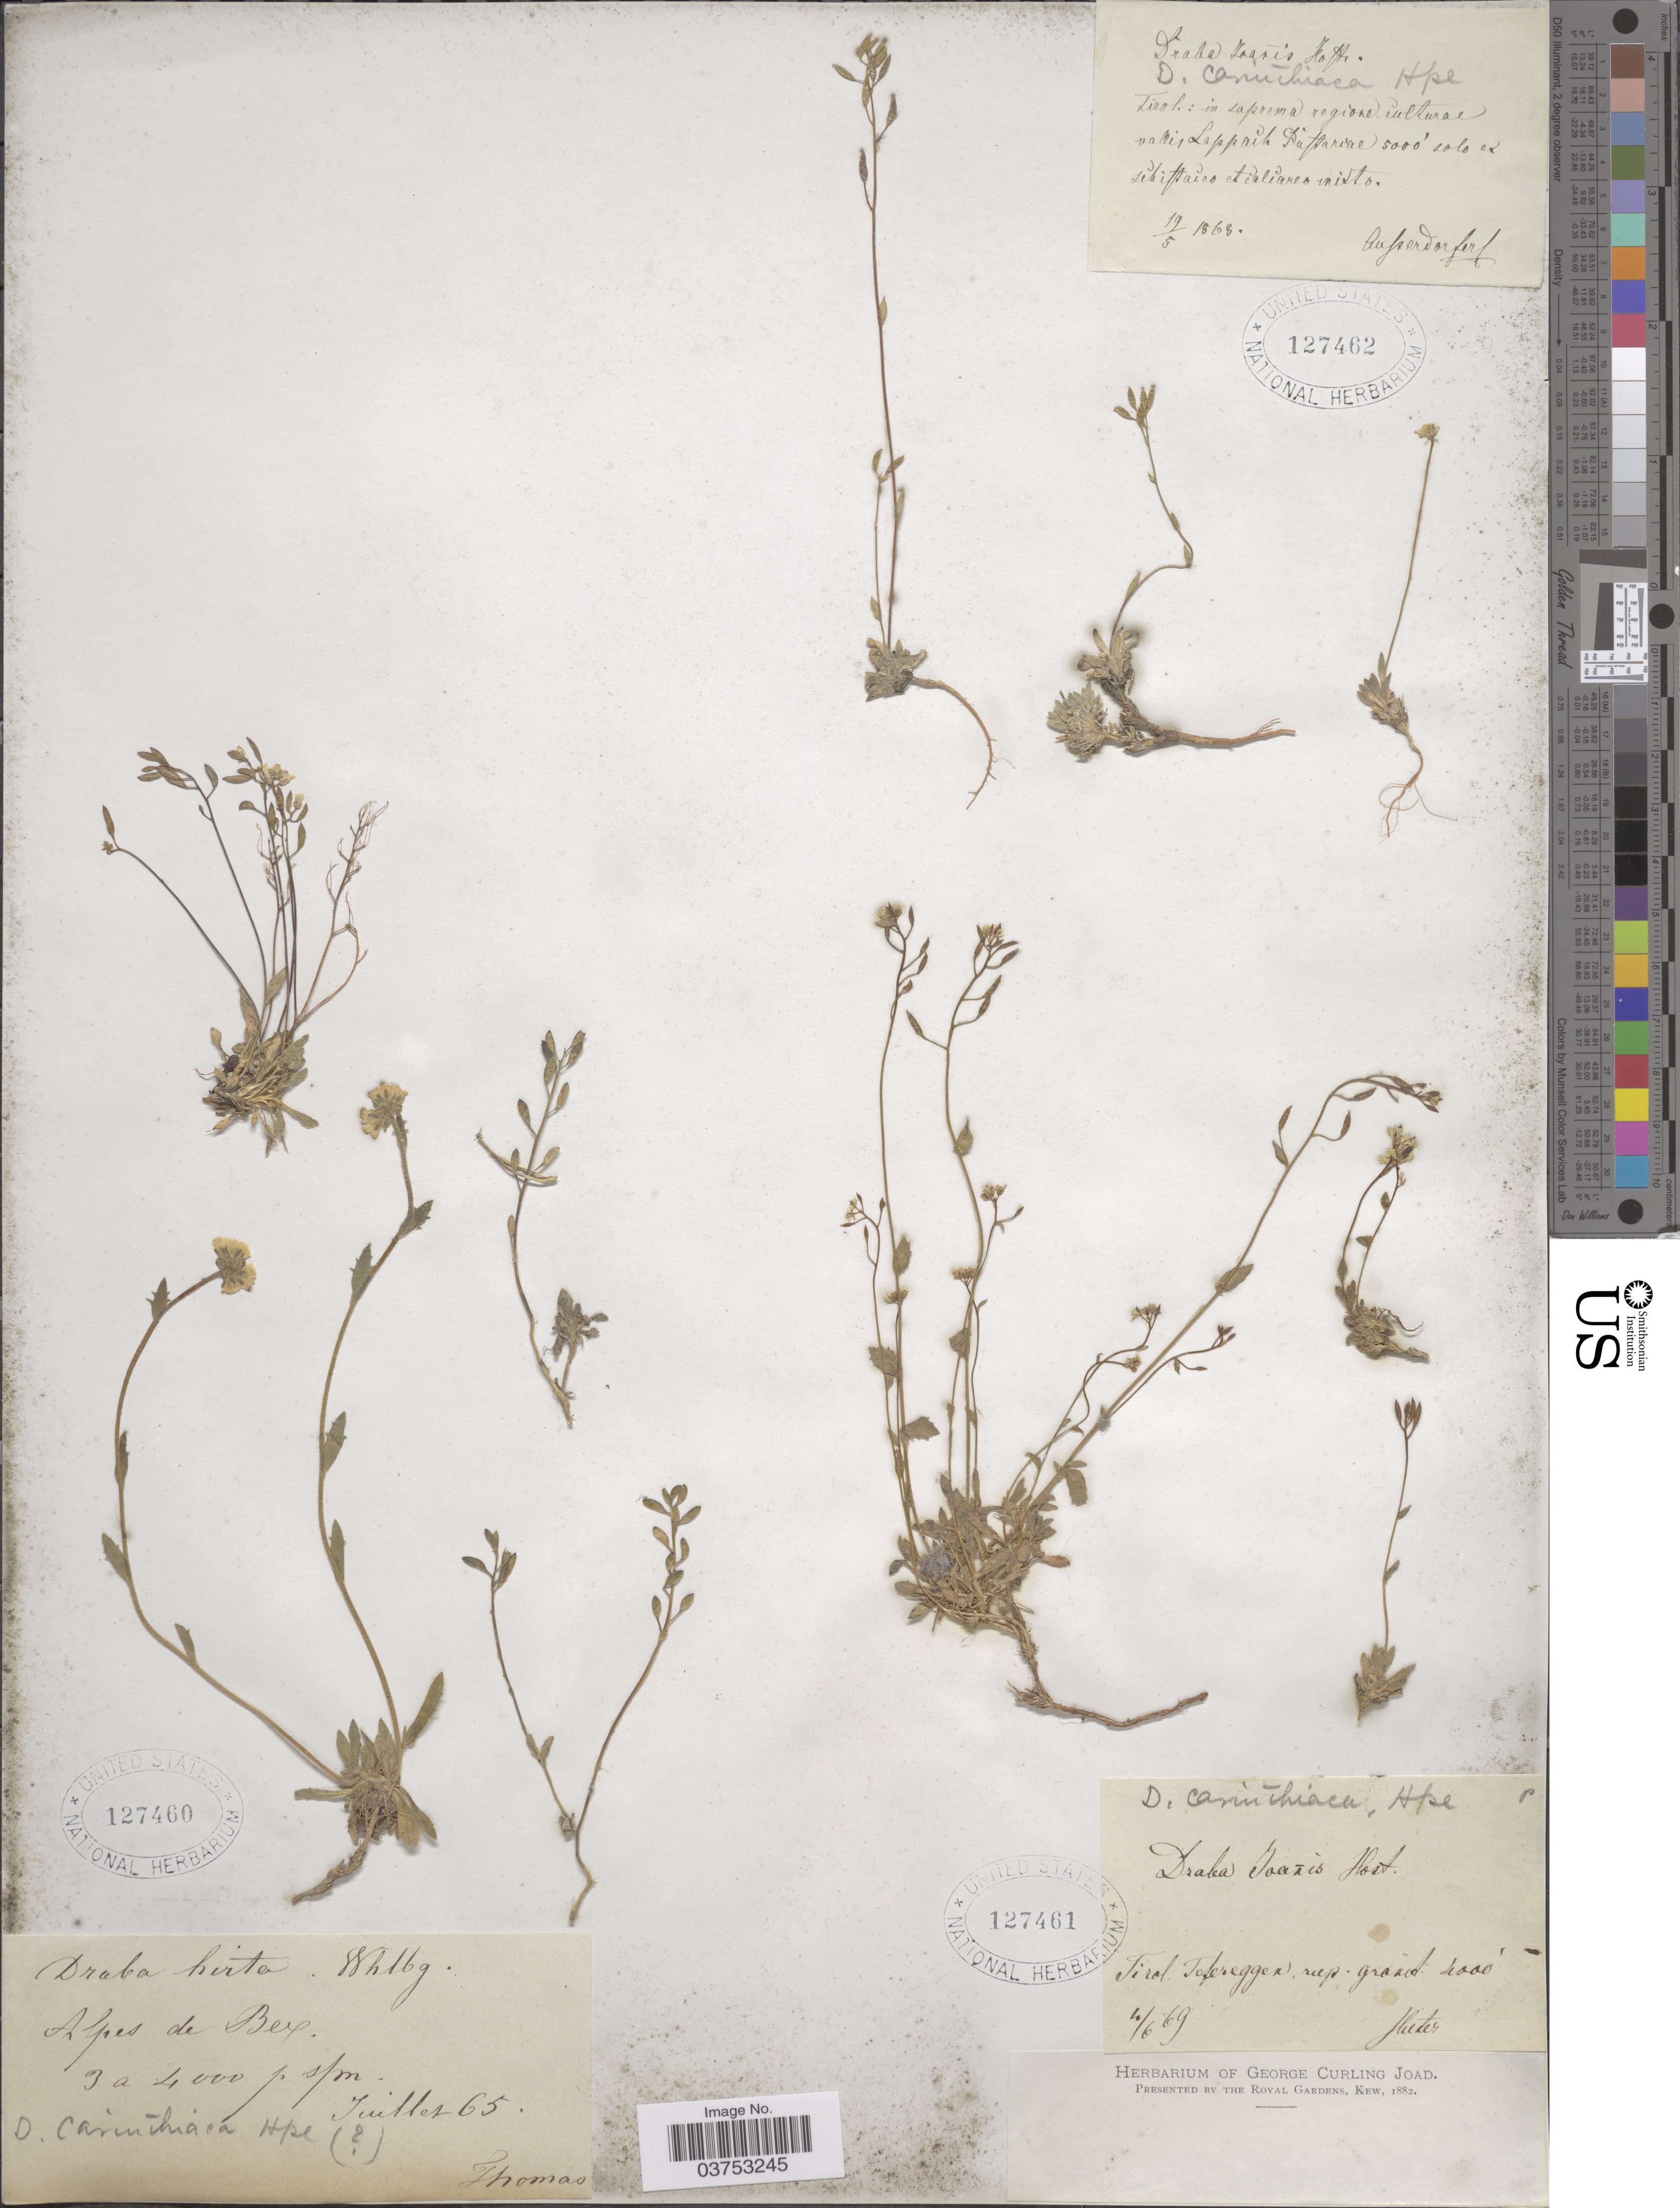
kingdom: Plantae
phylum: Tracheophyta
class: Magnoliopsida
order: Brassicales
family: Brassicaceae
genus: Draba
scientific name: Draba carinthiaca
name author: Hoppe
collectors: -. Huter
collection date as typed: Transcribed d/m/y: 4/6/69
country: Austria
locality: Tirol Tefereggen [Defereggen] rup grand.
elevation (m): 1219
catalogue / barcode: US 127461-3